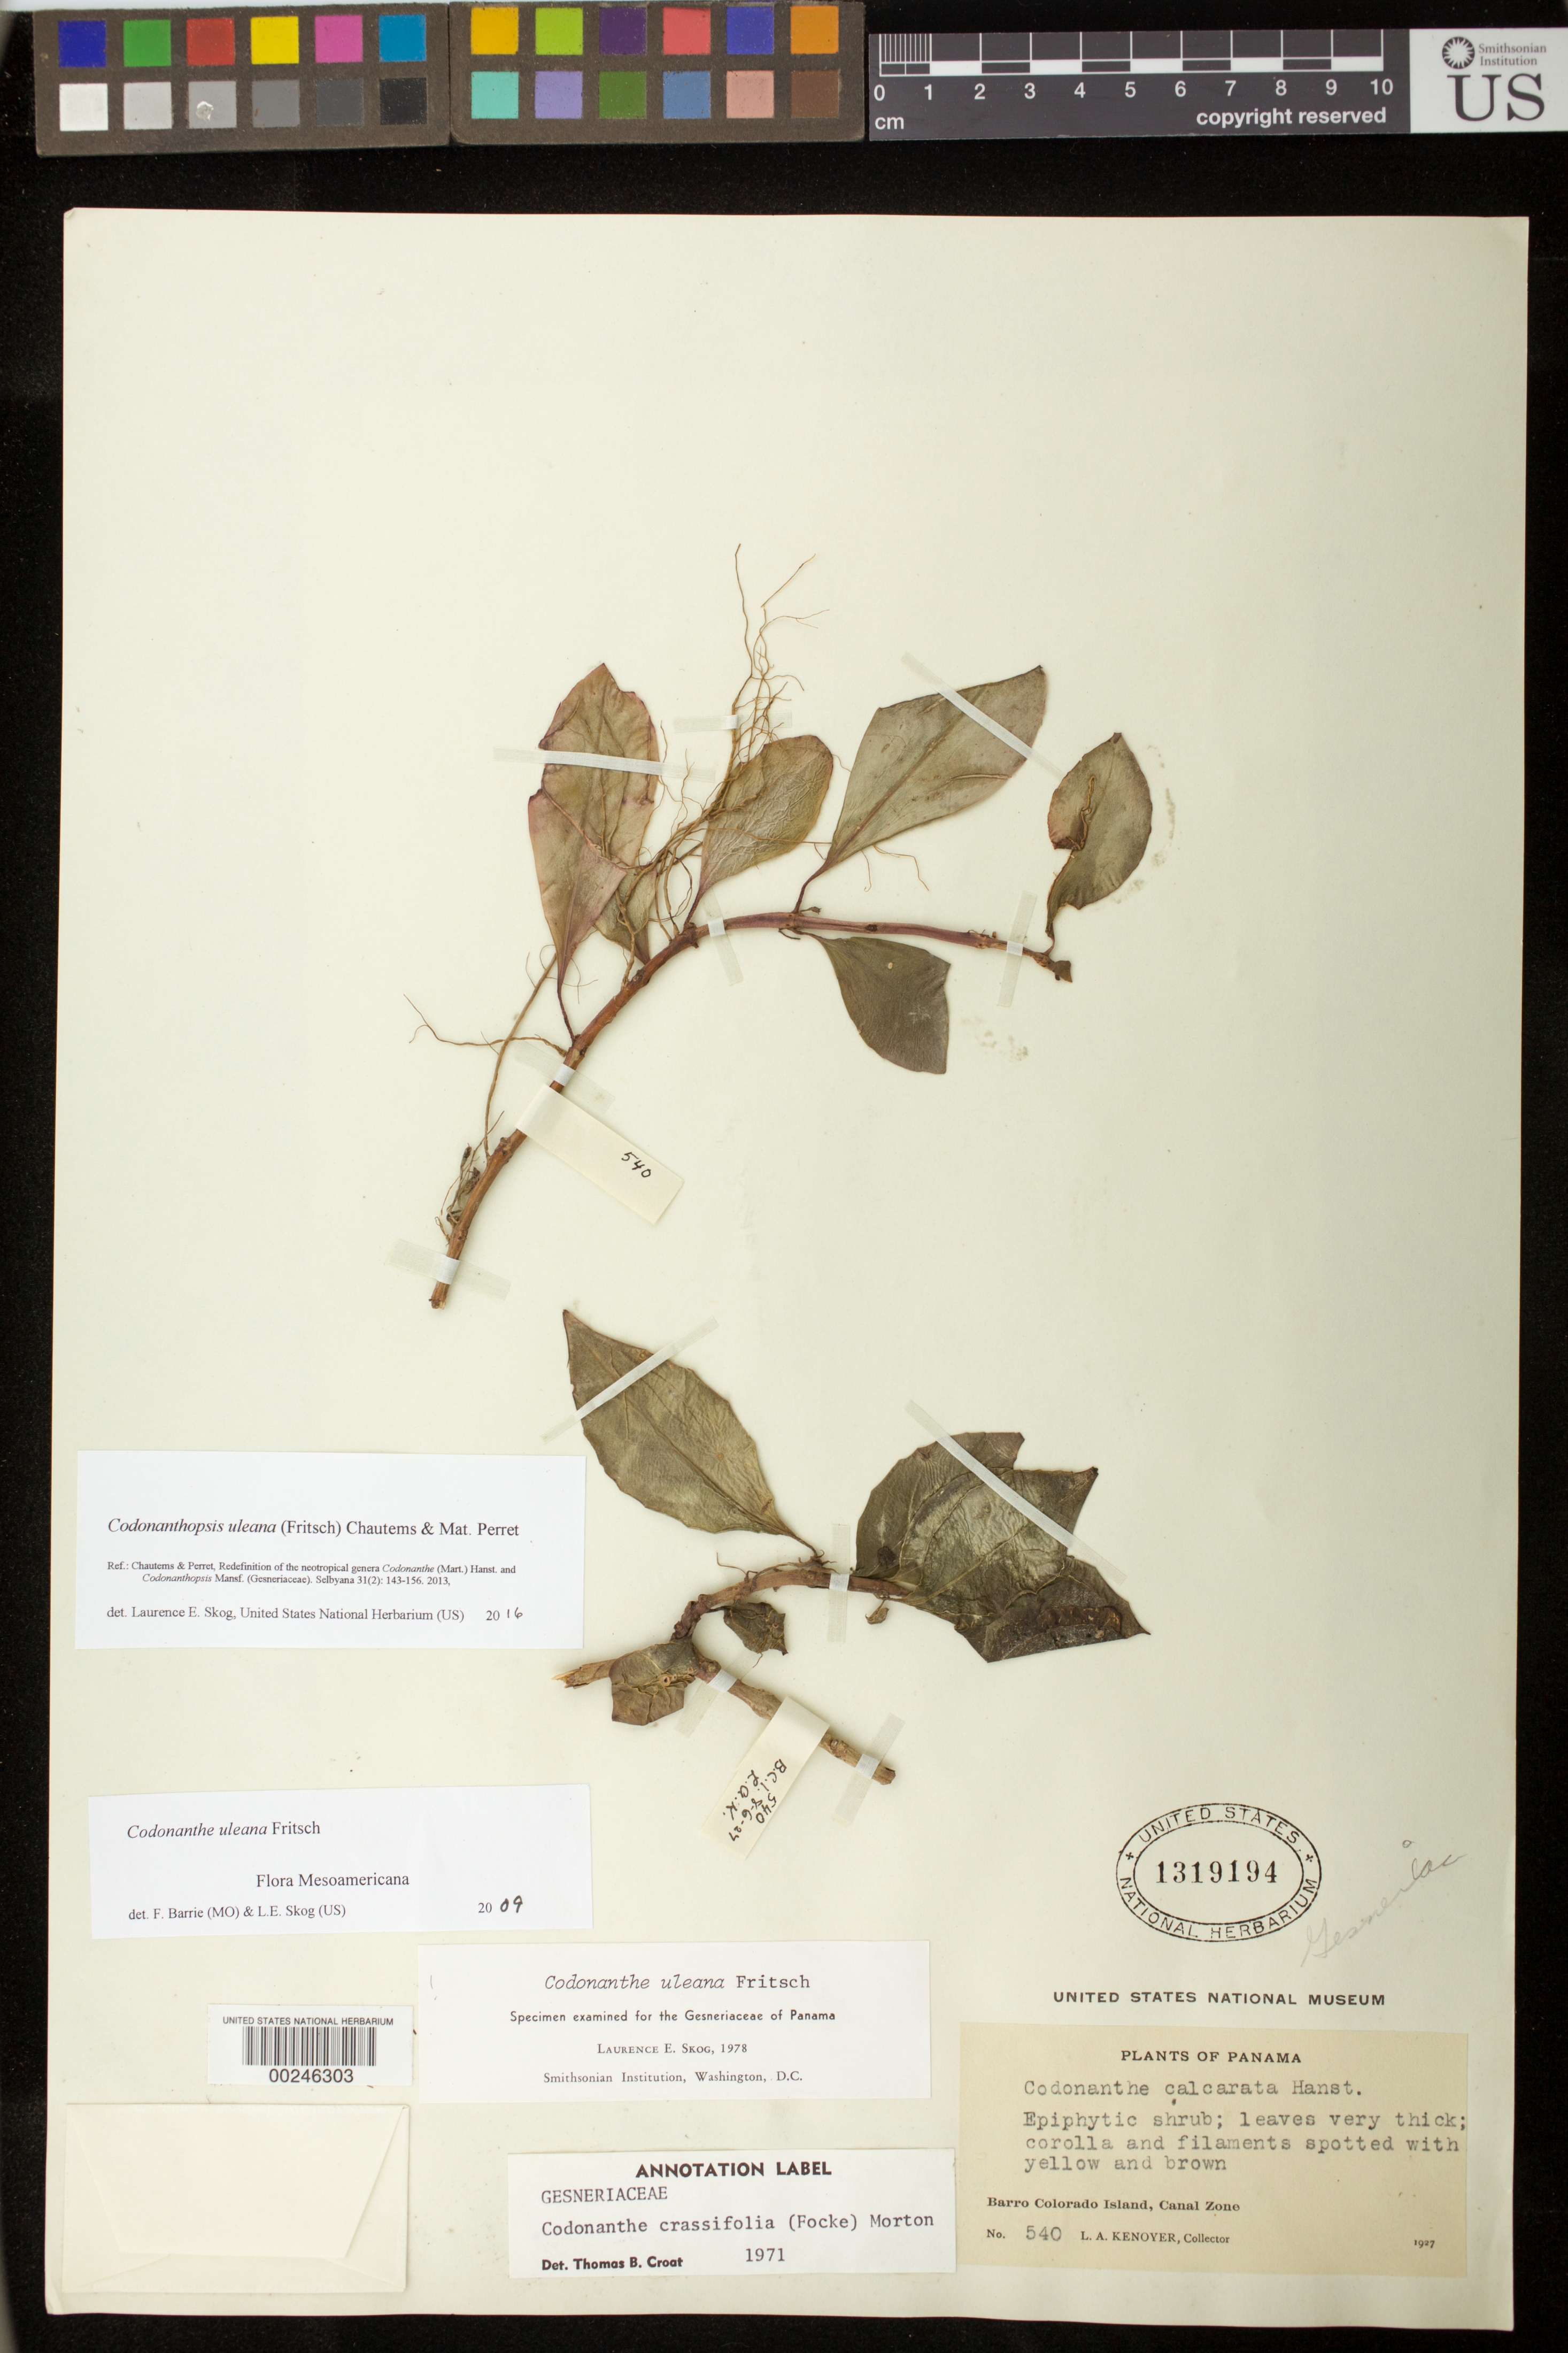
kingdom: Plantae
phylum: Tracheophyta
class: Magnoliopsida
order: Lamiales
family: Gesneriaceae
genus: Codonanthopsis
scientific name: Codonanthopsis uleana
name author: (Fritsch) Chautems & Mat.Perret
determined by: Skog, Laurence E.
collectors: L. A. Kenoyer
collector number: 540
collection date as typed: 06 Aug 1927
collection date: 1927-08-06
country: Panama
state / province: Panamá Oeste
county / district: Canal Zone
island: Barro Colorado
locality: Barro Colorado Island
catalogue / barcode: US 1319194